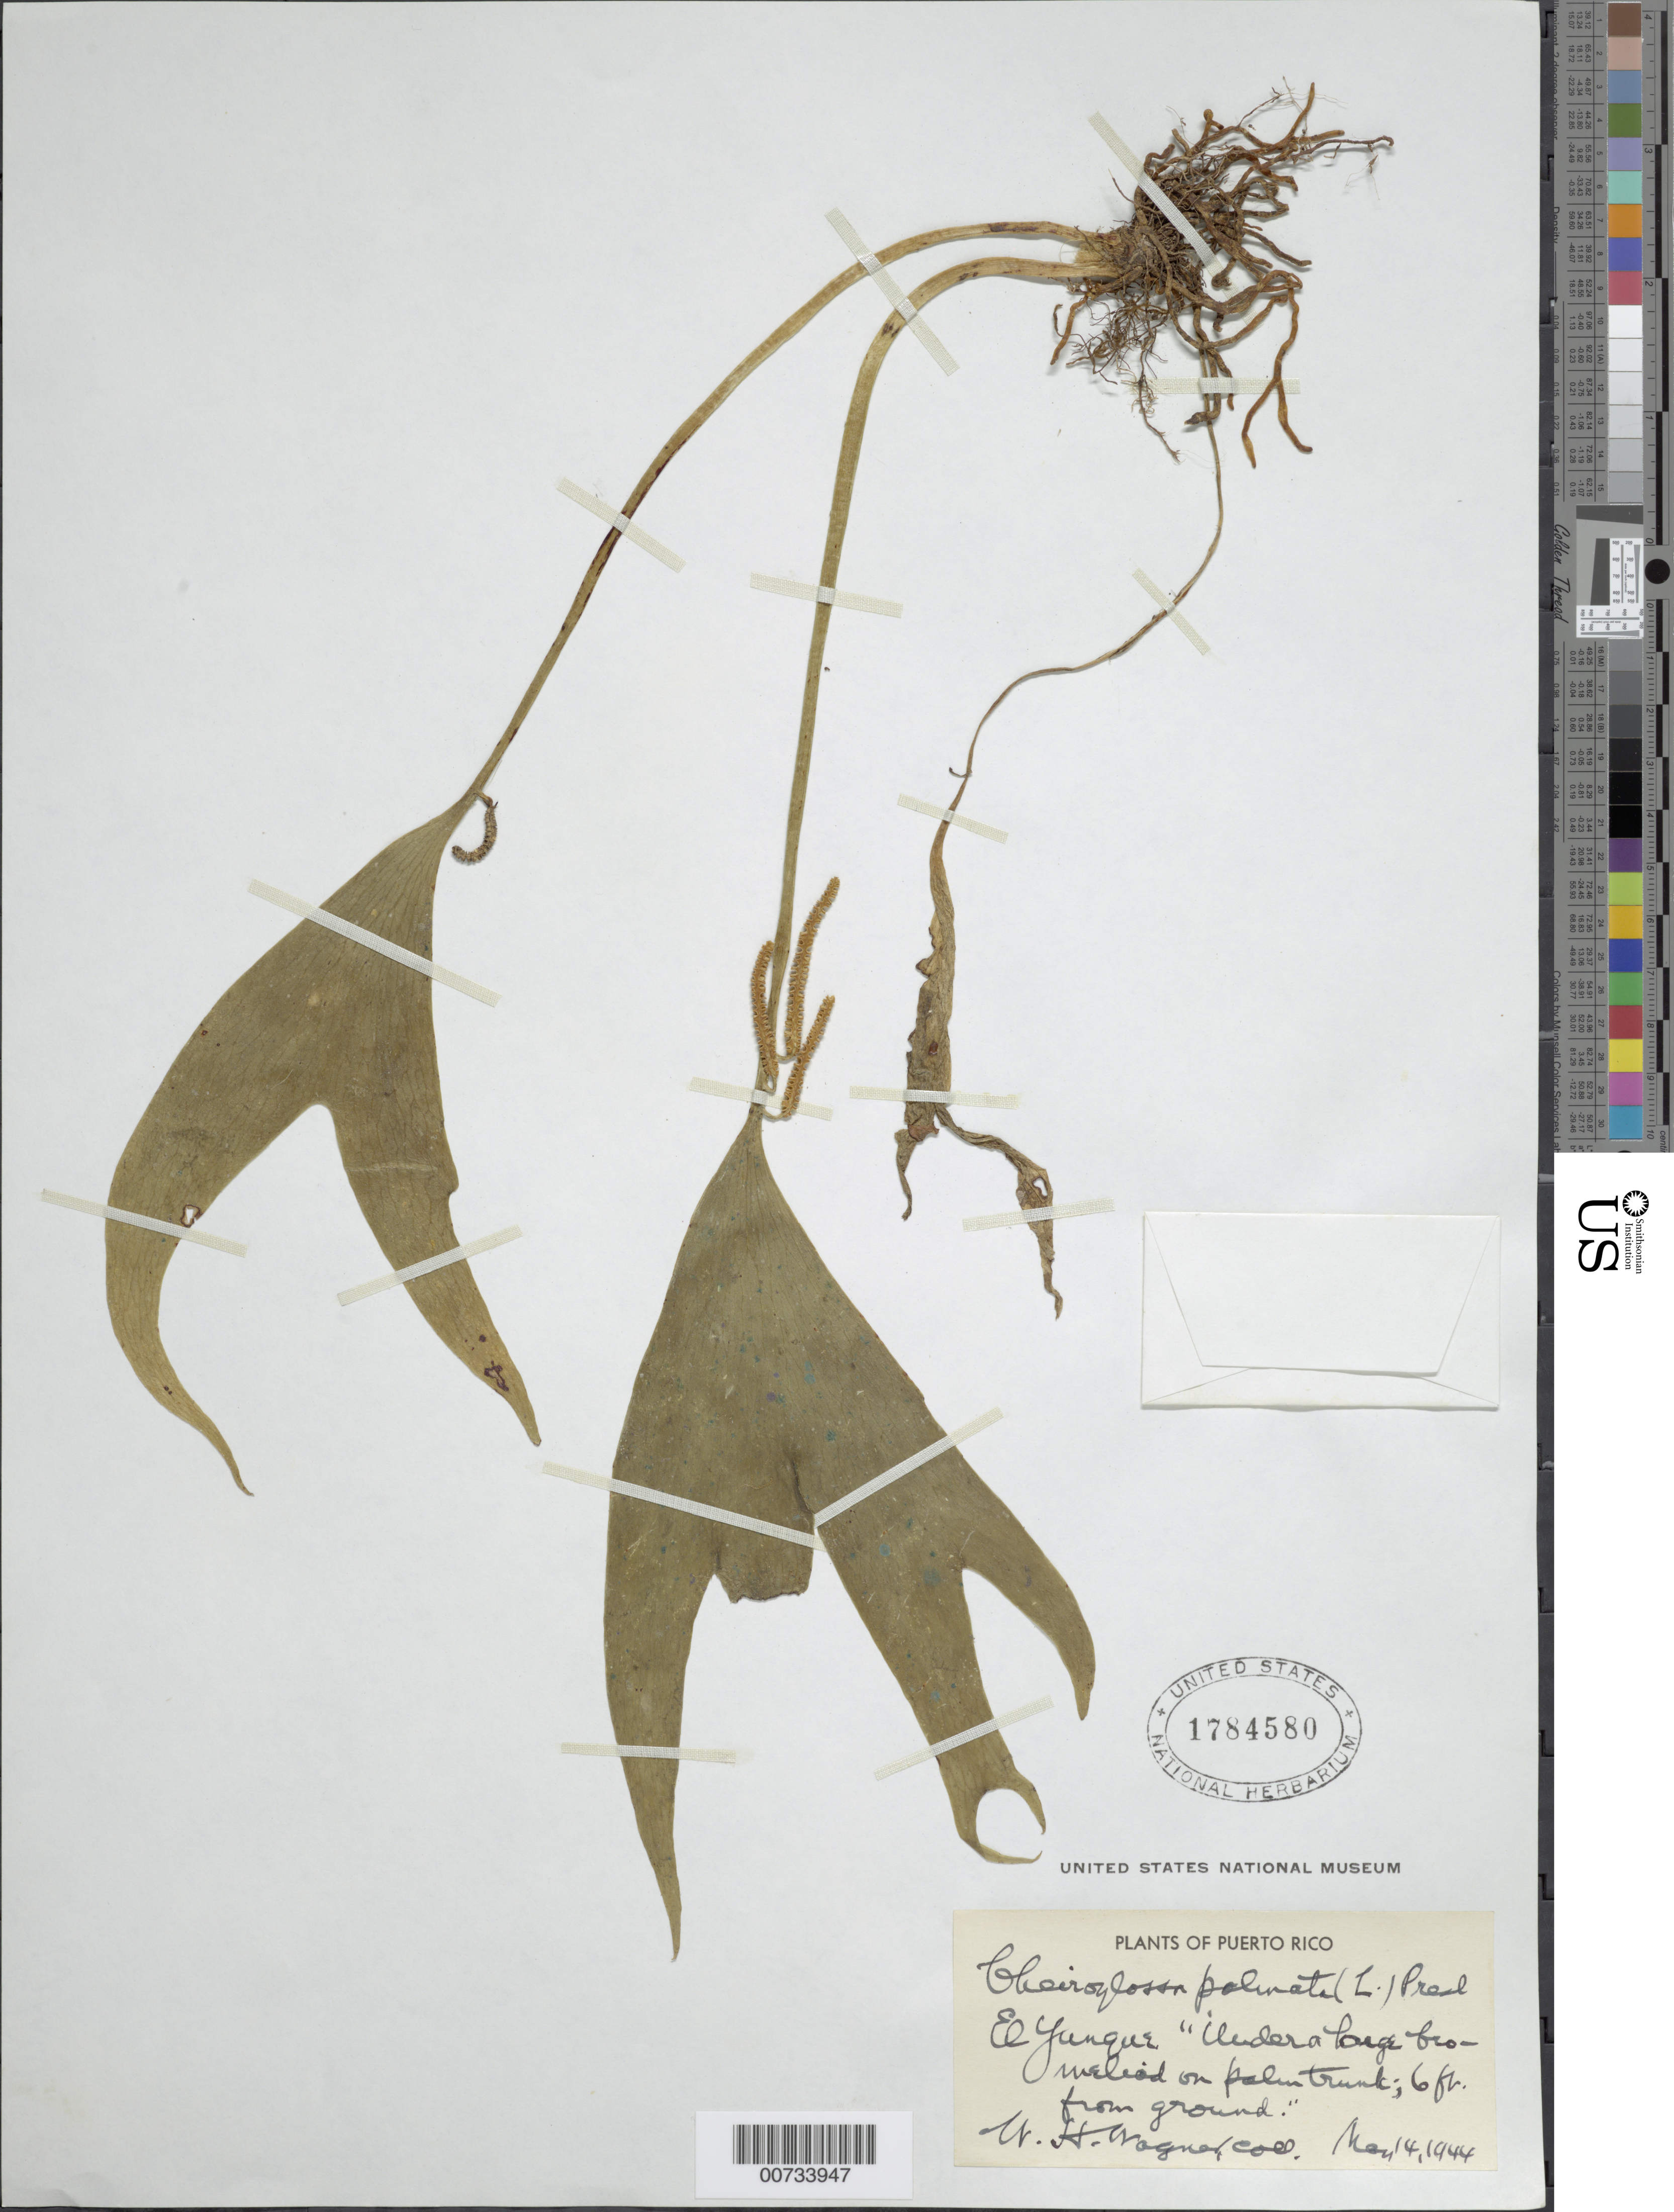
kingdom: Plantae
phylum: Tracheophyta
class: Polypodiopsida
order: Ophioglossales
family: Ophioglossaceae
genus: Cheiroglossa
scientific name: Cheiroglossa palmata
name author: (L.) C. Presl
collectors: W. H. Wagner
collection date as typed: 14 May 1944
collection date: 1944-05-14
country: Puerto Rico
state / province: Río Grande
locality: El Yunque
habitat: Under a large bromeliad on palm trunk; 6 ft from ground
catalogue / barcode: US 1784580